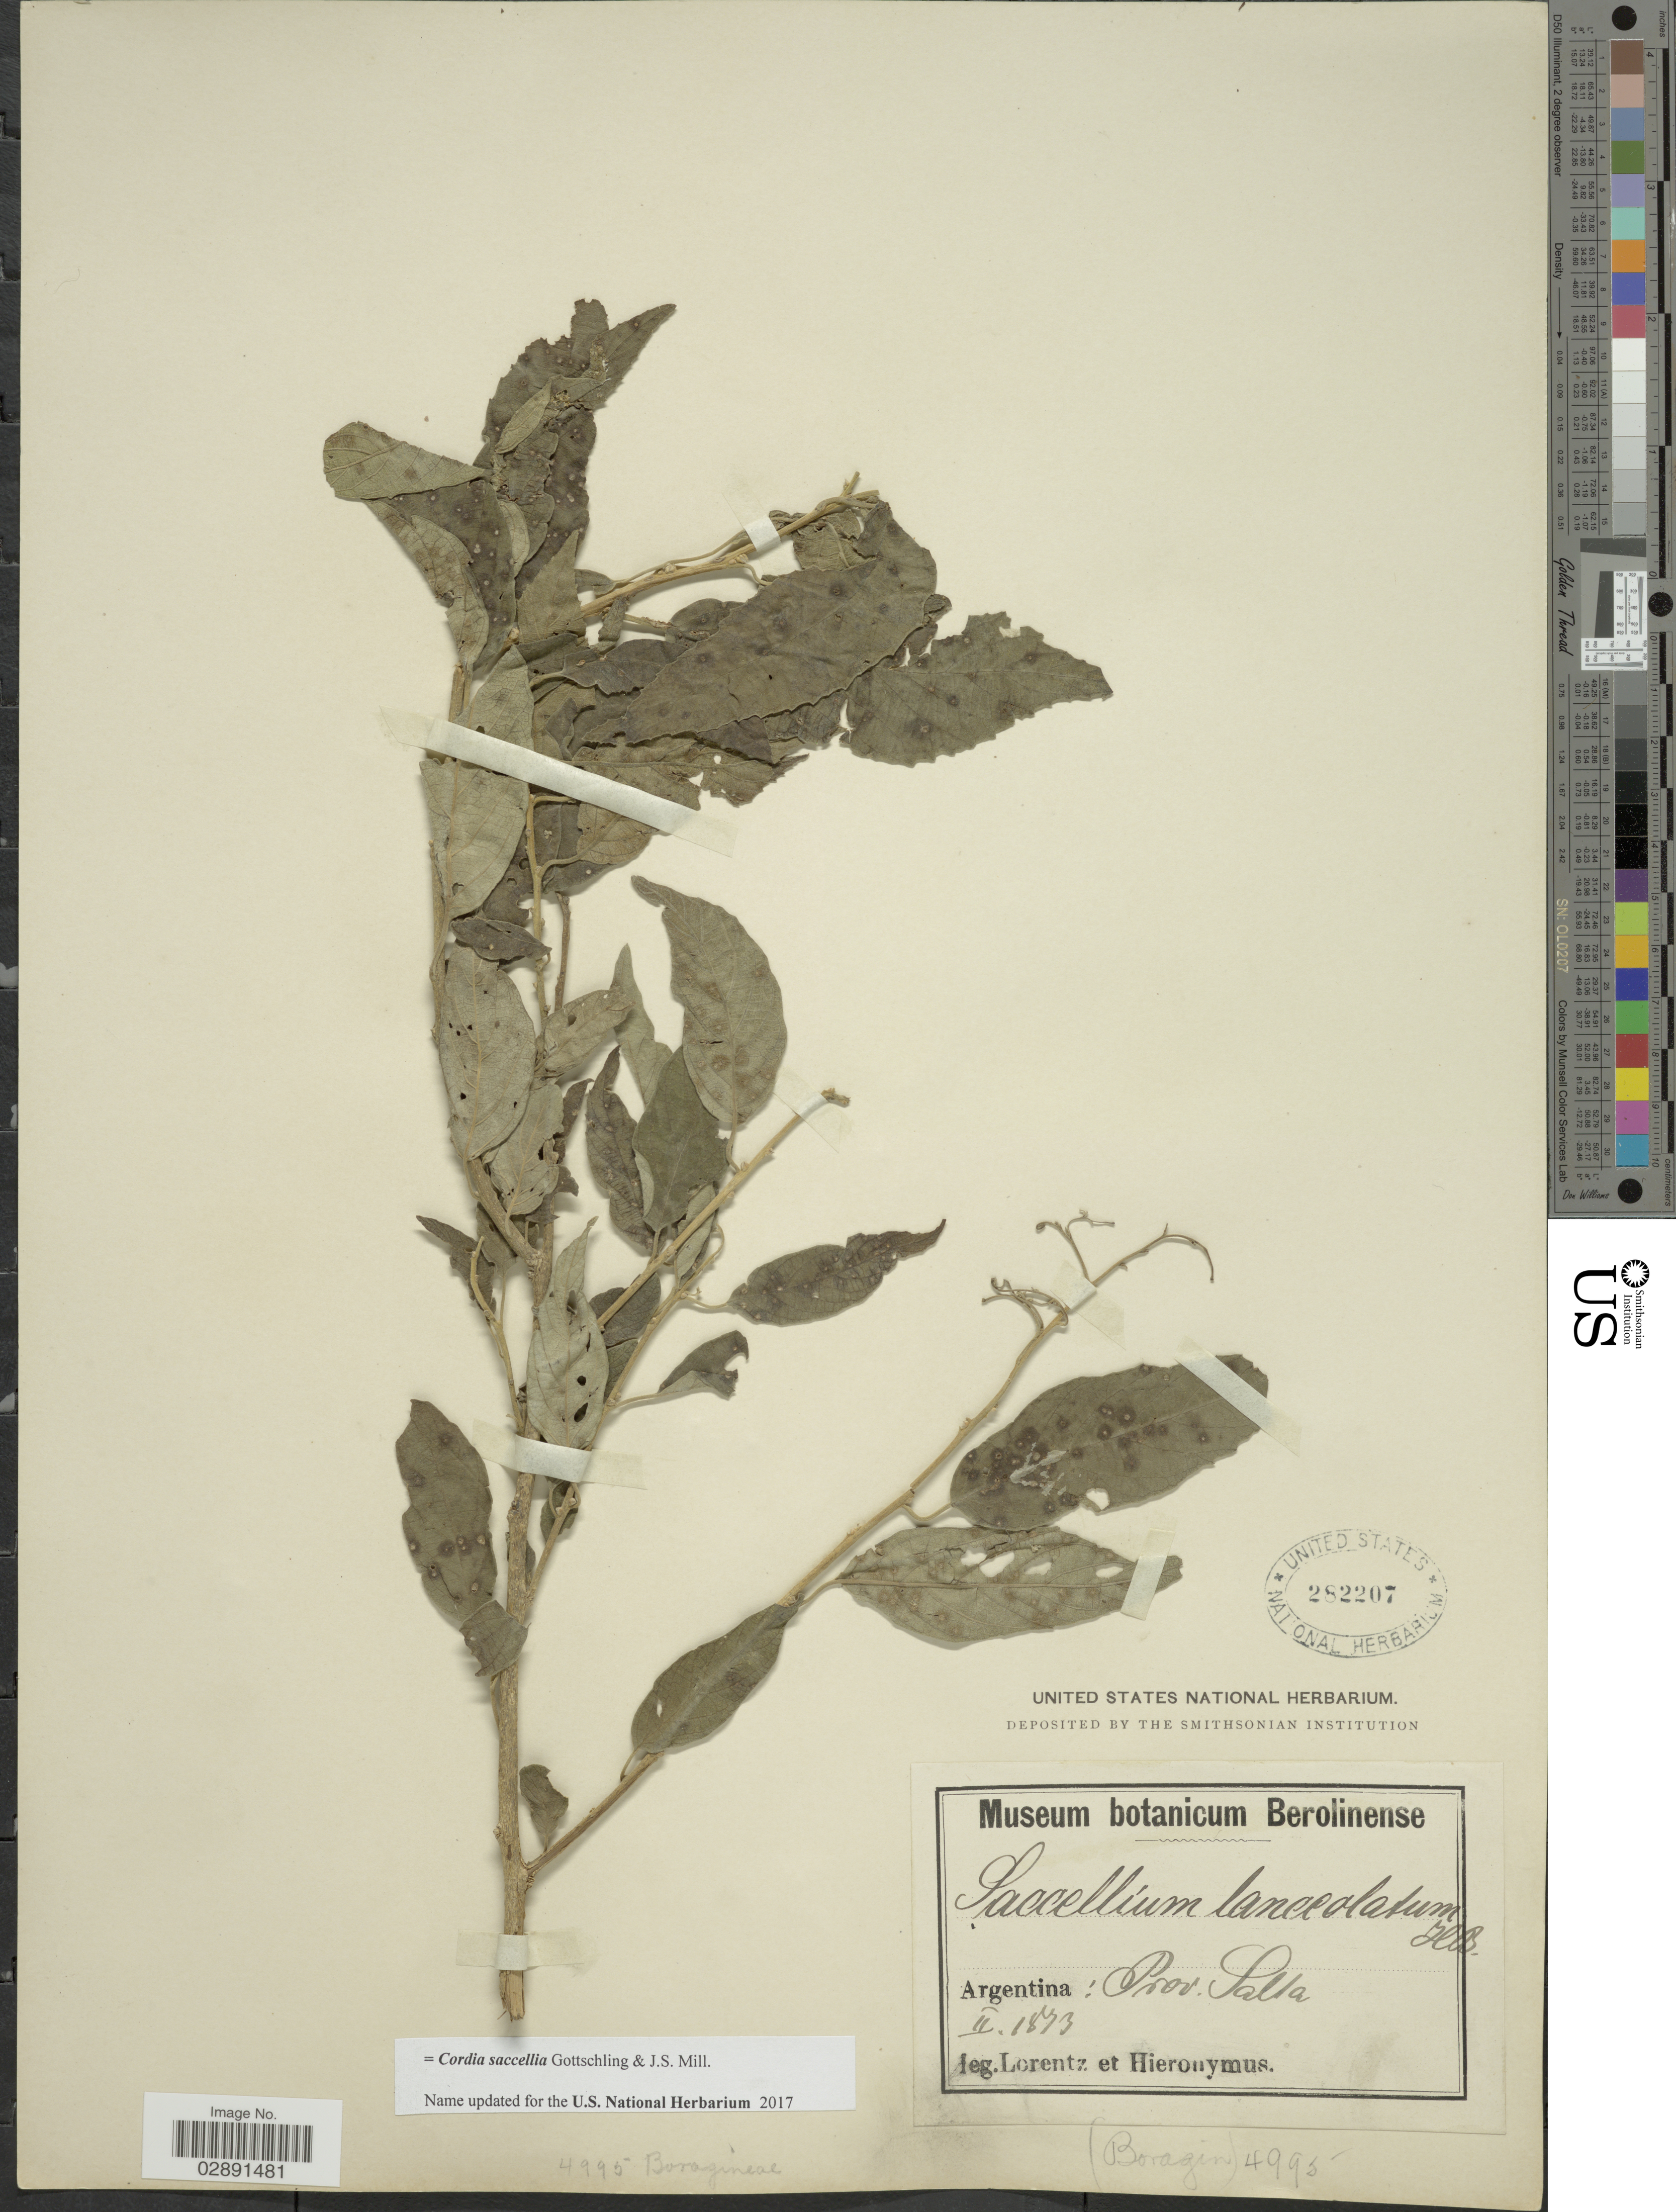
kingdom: Plantae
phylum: Tracheophyta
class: Magnoliopsida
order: Boraginales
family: Cordiaceae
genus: Cordia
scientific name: Cordia saccellia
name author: Gottschling & J.S. Mill.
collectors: -. Lorentz & -. Hieronymus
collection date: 1873-02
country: Argentina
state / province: Salta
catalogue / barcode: US 282207